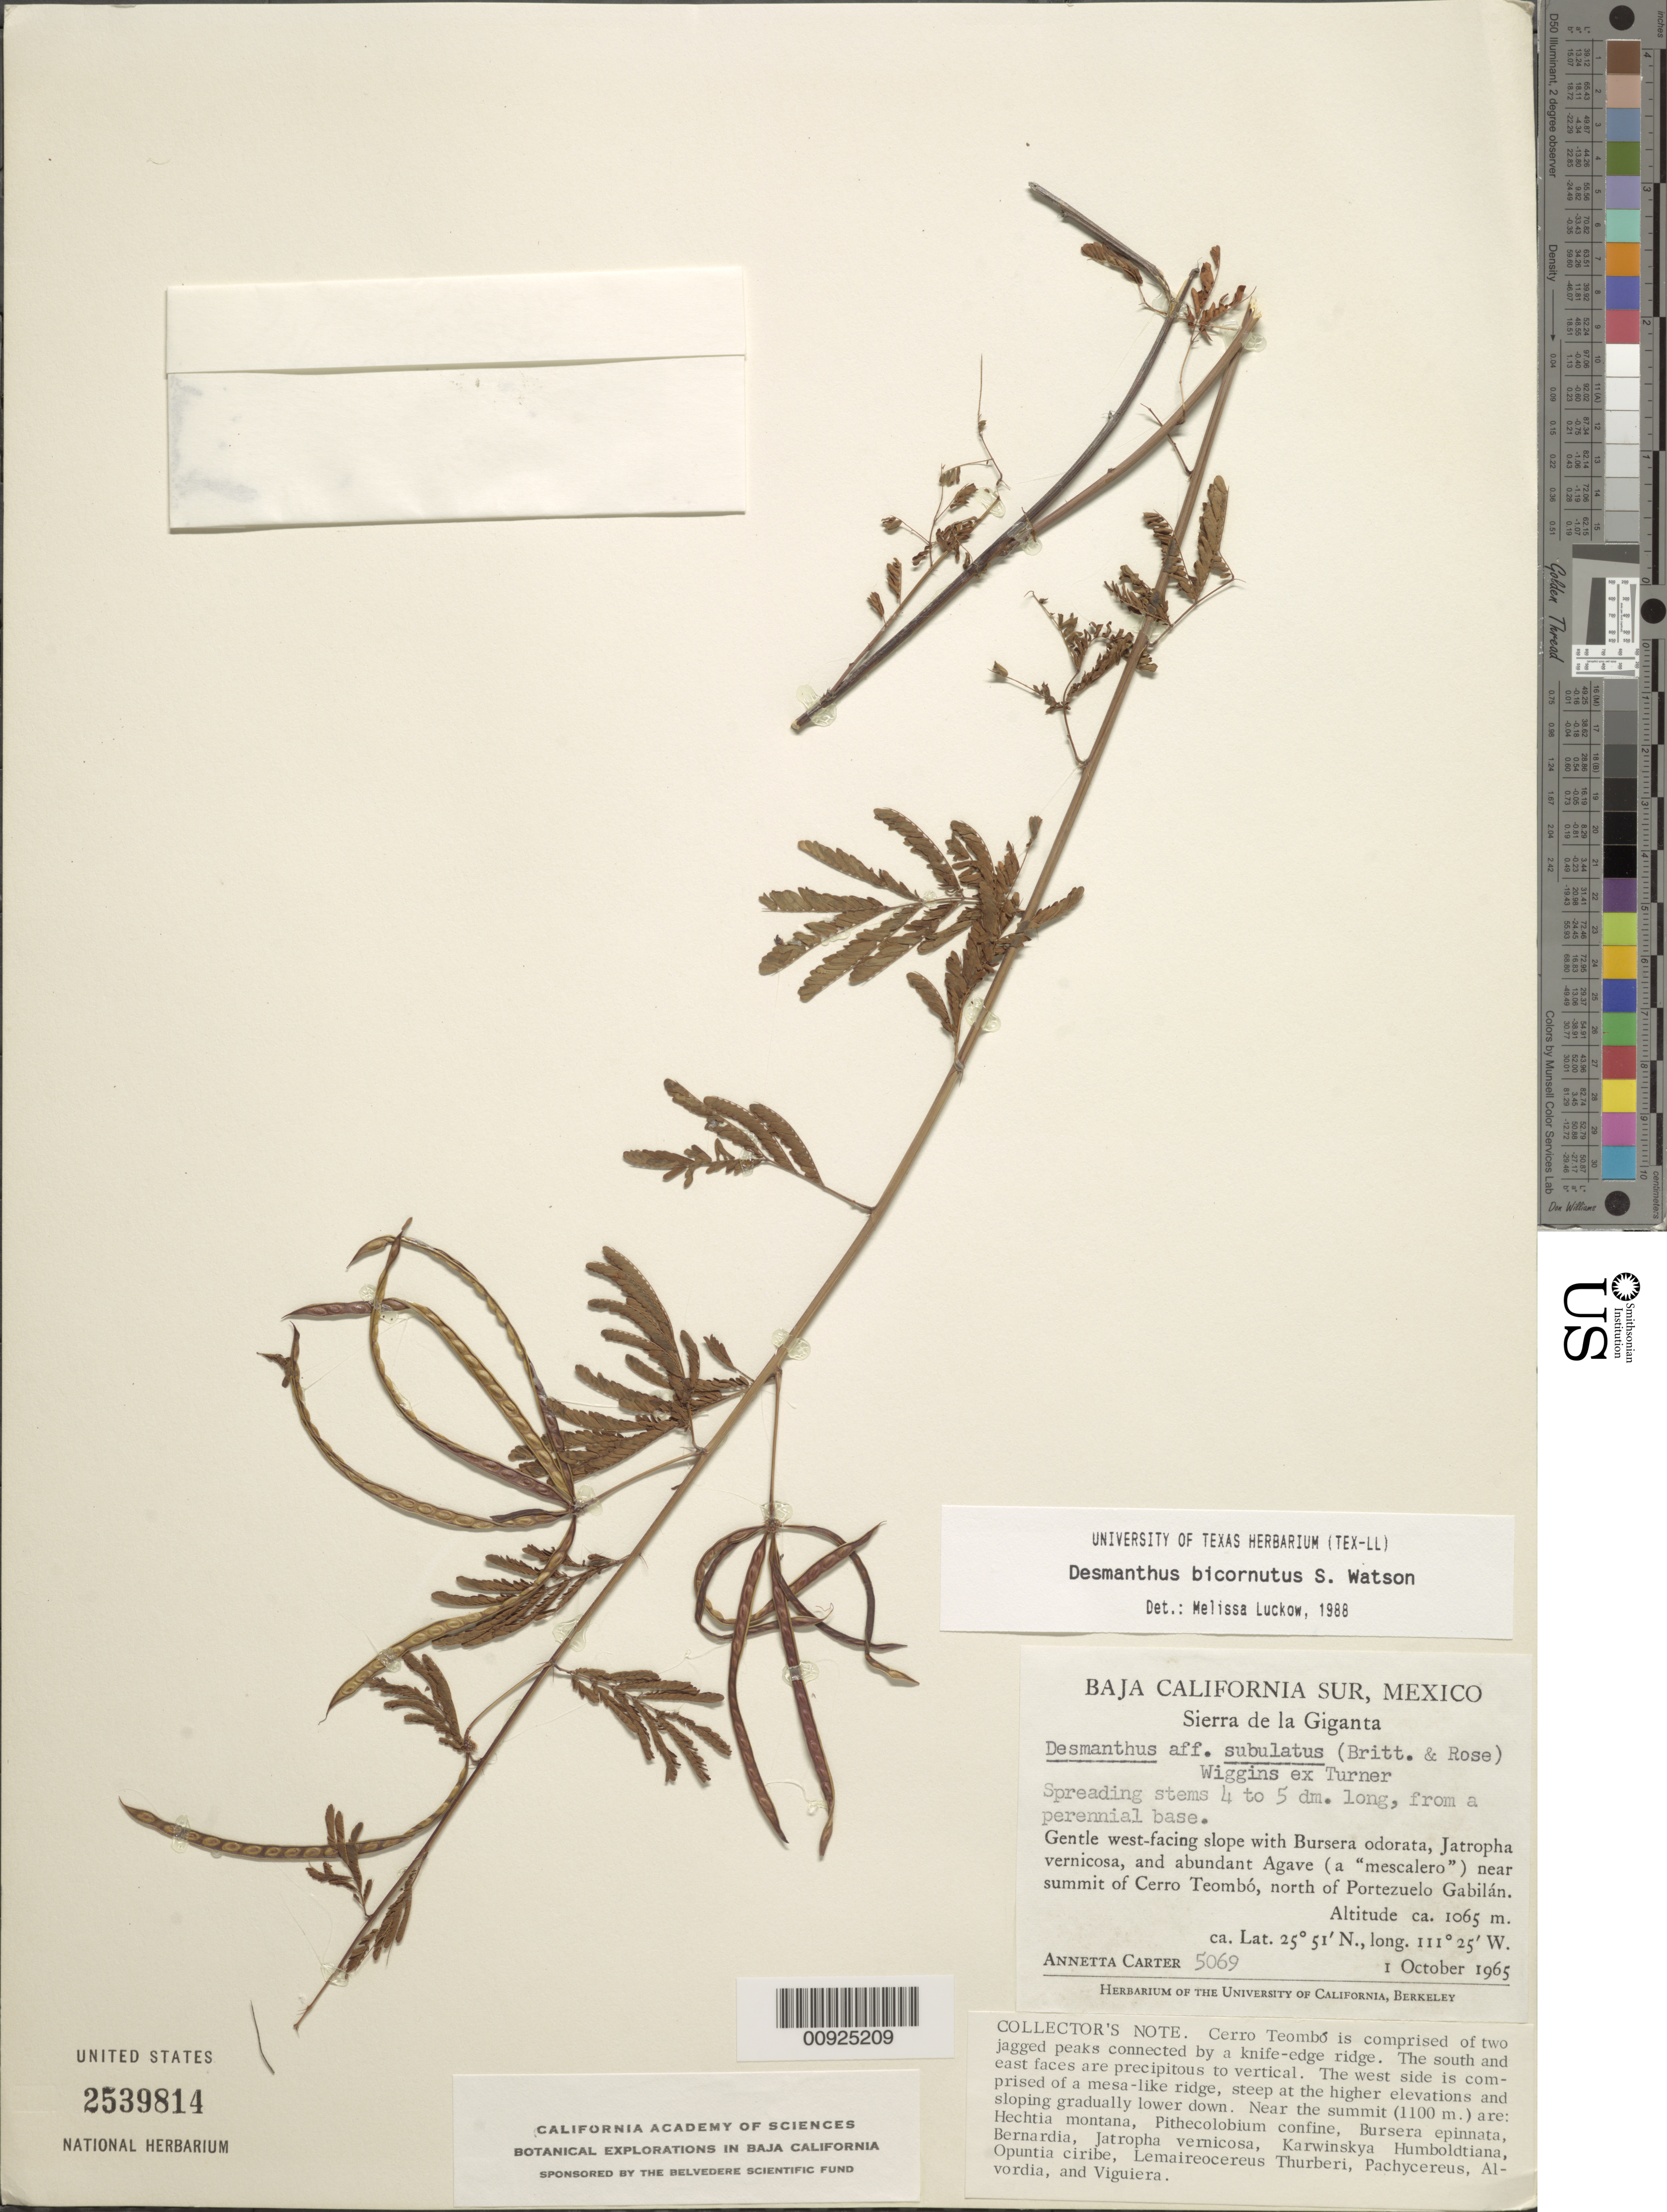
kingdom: Plantae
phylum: Tracheophyta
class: Magnoliopsida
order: Fabales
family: Fabaceae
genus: Desmanthus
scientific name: Desmanthus bicornutus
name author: S. Watson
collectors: A. Carter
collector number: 5069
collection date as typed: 01 Oct 1965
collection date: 1965-10-01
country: Mexico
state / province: Baja California Sur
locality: Near summit of Cerro Teombó, north of Portezuelo Gabilán. Baja California Sur. Sierra de la Giganta.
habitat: Gentle west-facing slope with Bursera odorata, Jatropha vernicosa, and abundant Agave (a "mescalero").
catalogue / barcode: US 2539814